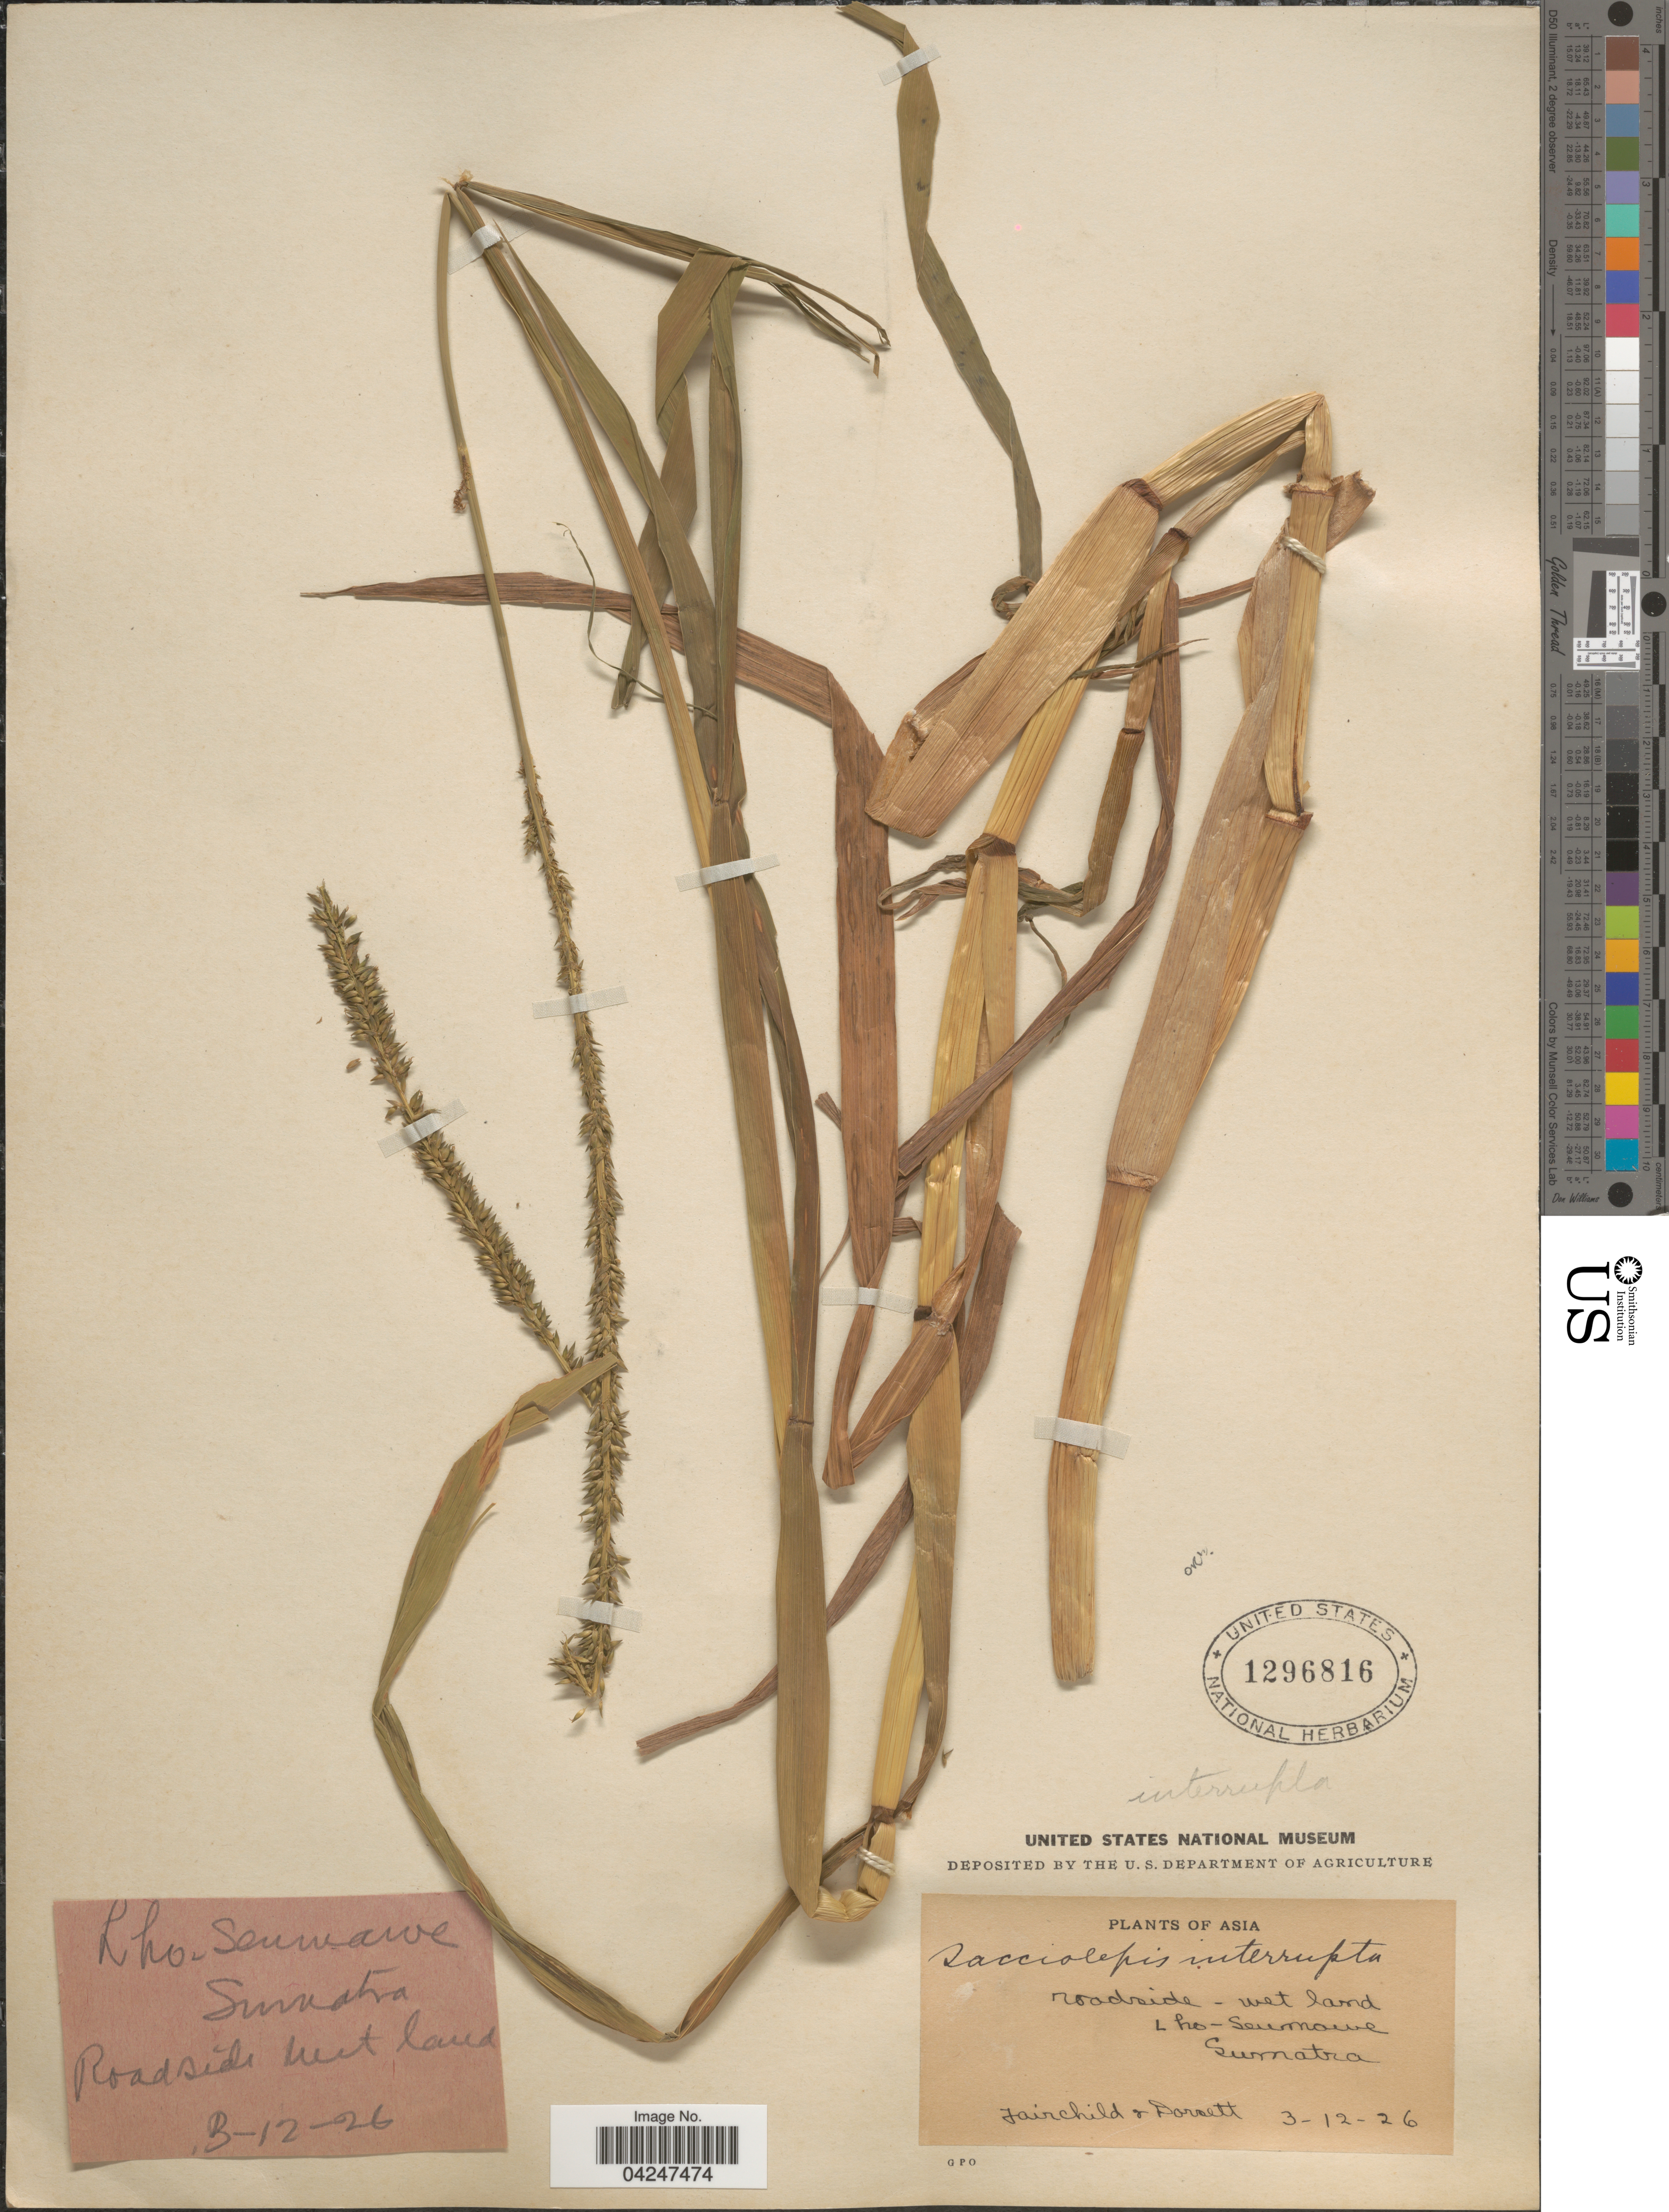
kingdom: Plantae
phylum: Tracheophyta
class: Liliopsida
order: Poales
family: Poaceae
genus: Sacciolepis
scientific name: Sacciolepis interrupta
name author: (Willd.) Stapf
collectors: -. Fairchild & -- Dorsett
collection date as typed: Transcribed d/m/y: 3/12/26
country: Indonesia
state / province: Sumatra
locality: L ho-Seumawe. Roadside wet land.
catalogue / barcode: US 1296816